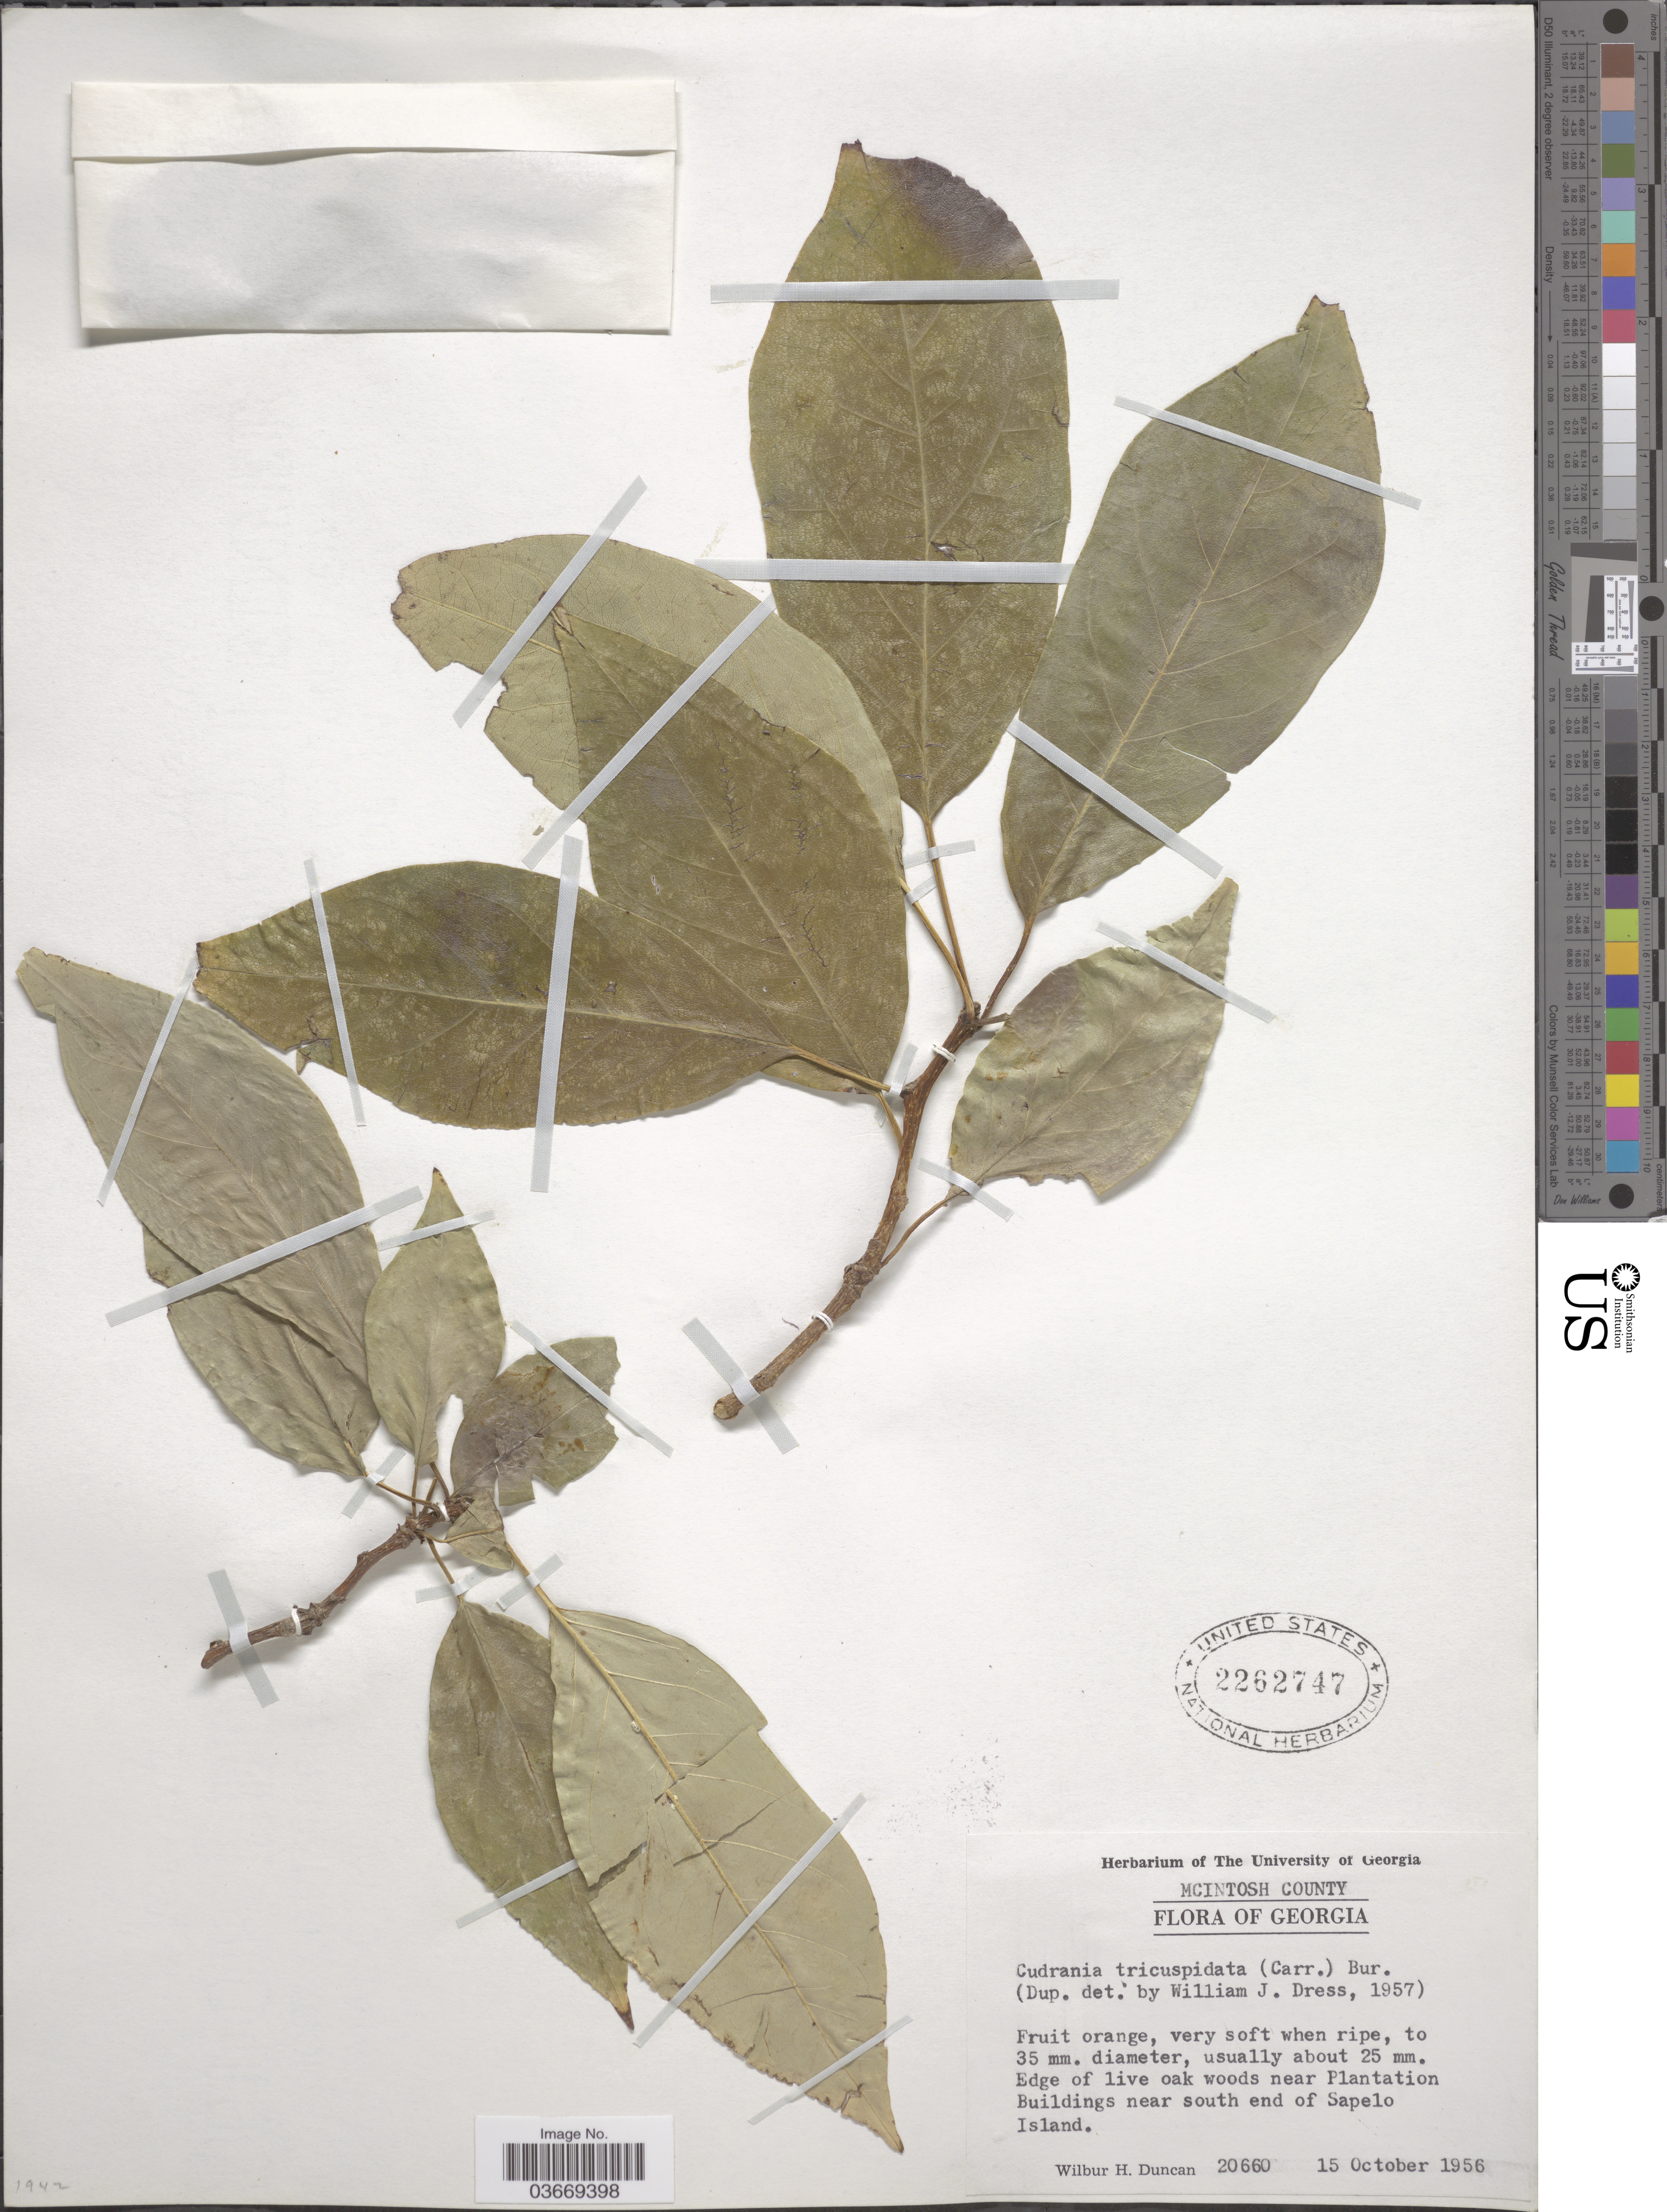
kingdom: Plantae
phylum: Tracheophyta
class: Magnoliopsida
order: Rosales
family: Moraceae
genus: Maclura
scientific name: Maclura tricuspidata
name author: Carrière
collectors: W. H. Duncan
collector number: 20660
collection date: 1956-10-15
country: United States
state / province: Georgia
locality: McIntosh County. Edge of live oak woods near Plantation Buildings near south end of Sapelo Island.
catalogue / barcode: US 2262747